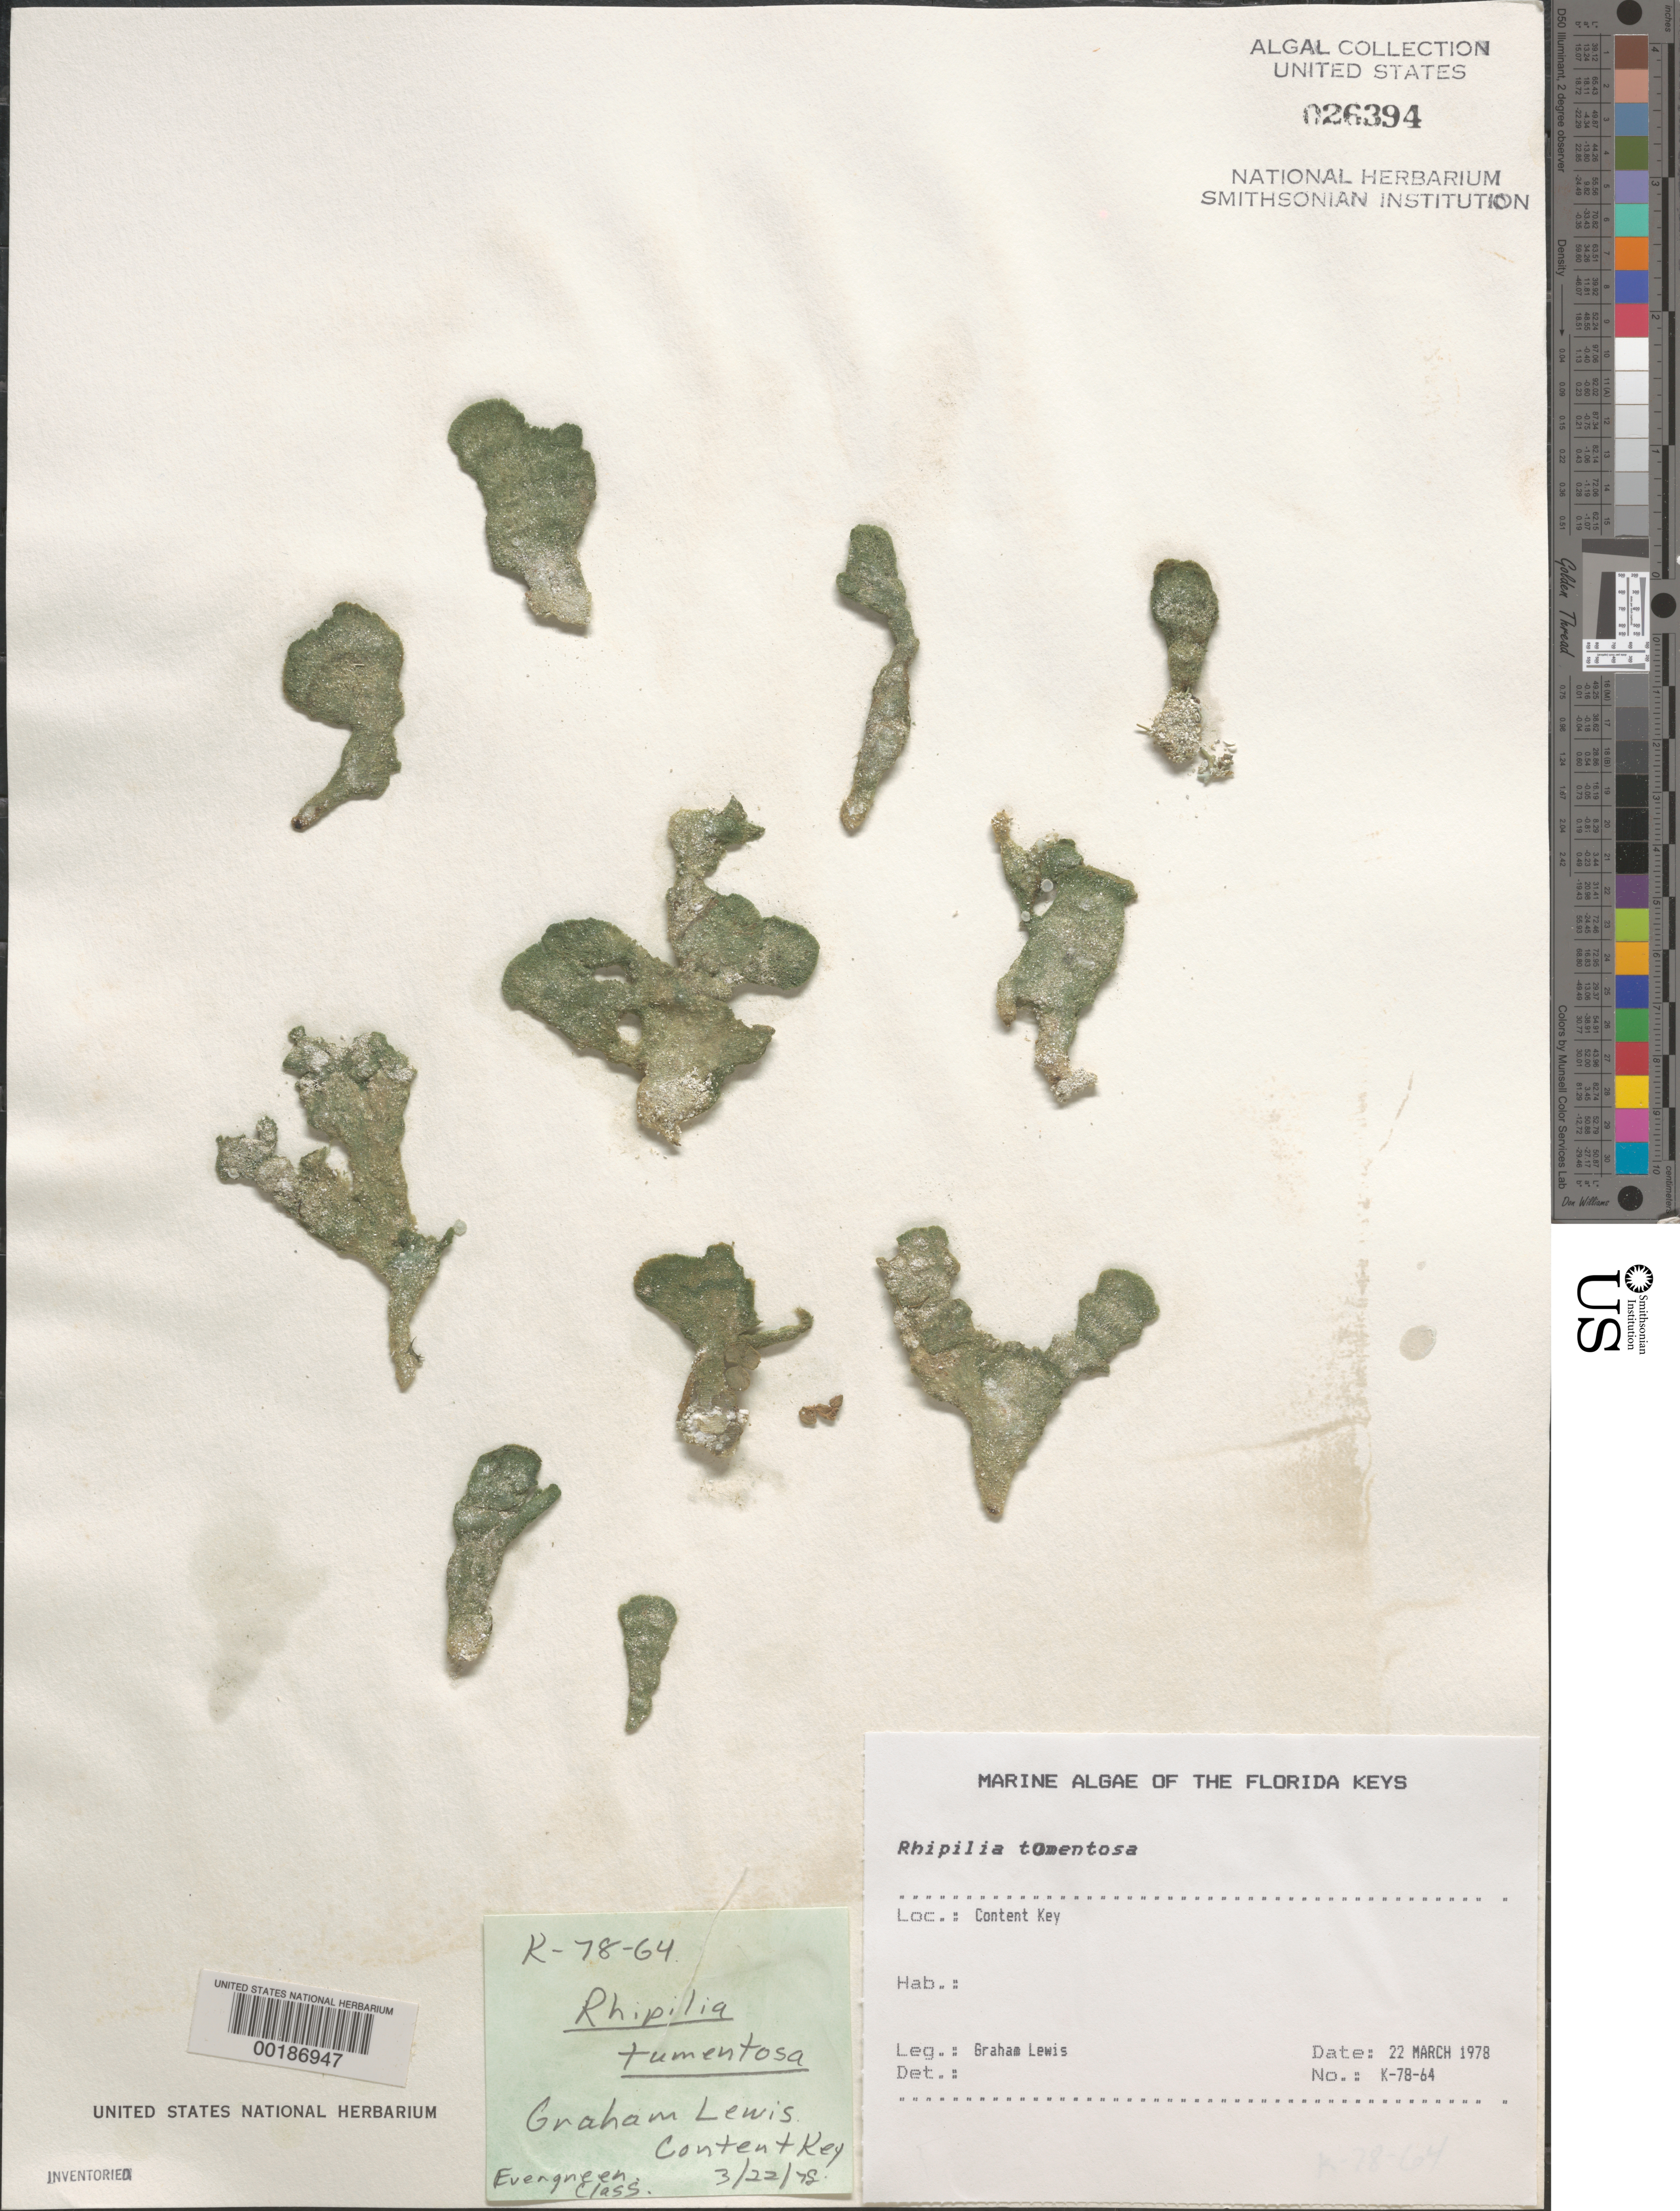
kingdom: Plantae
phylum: Chlorophyta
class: Ulvophyceae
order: Bryopsidales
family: Rhipiliaceae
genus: Rhipilia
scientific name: Rhipilia tomentosa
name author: Kütz.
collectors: G. Lewis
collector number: K-78-64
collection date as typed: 22 Mar 1978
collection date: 1978-03-22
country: United States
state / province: Florida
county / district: Monroe County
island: Content Keys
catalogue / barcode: US 26394